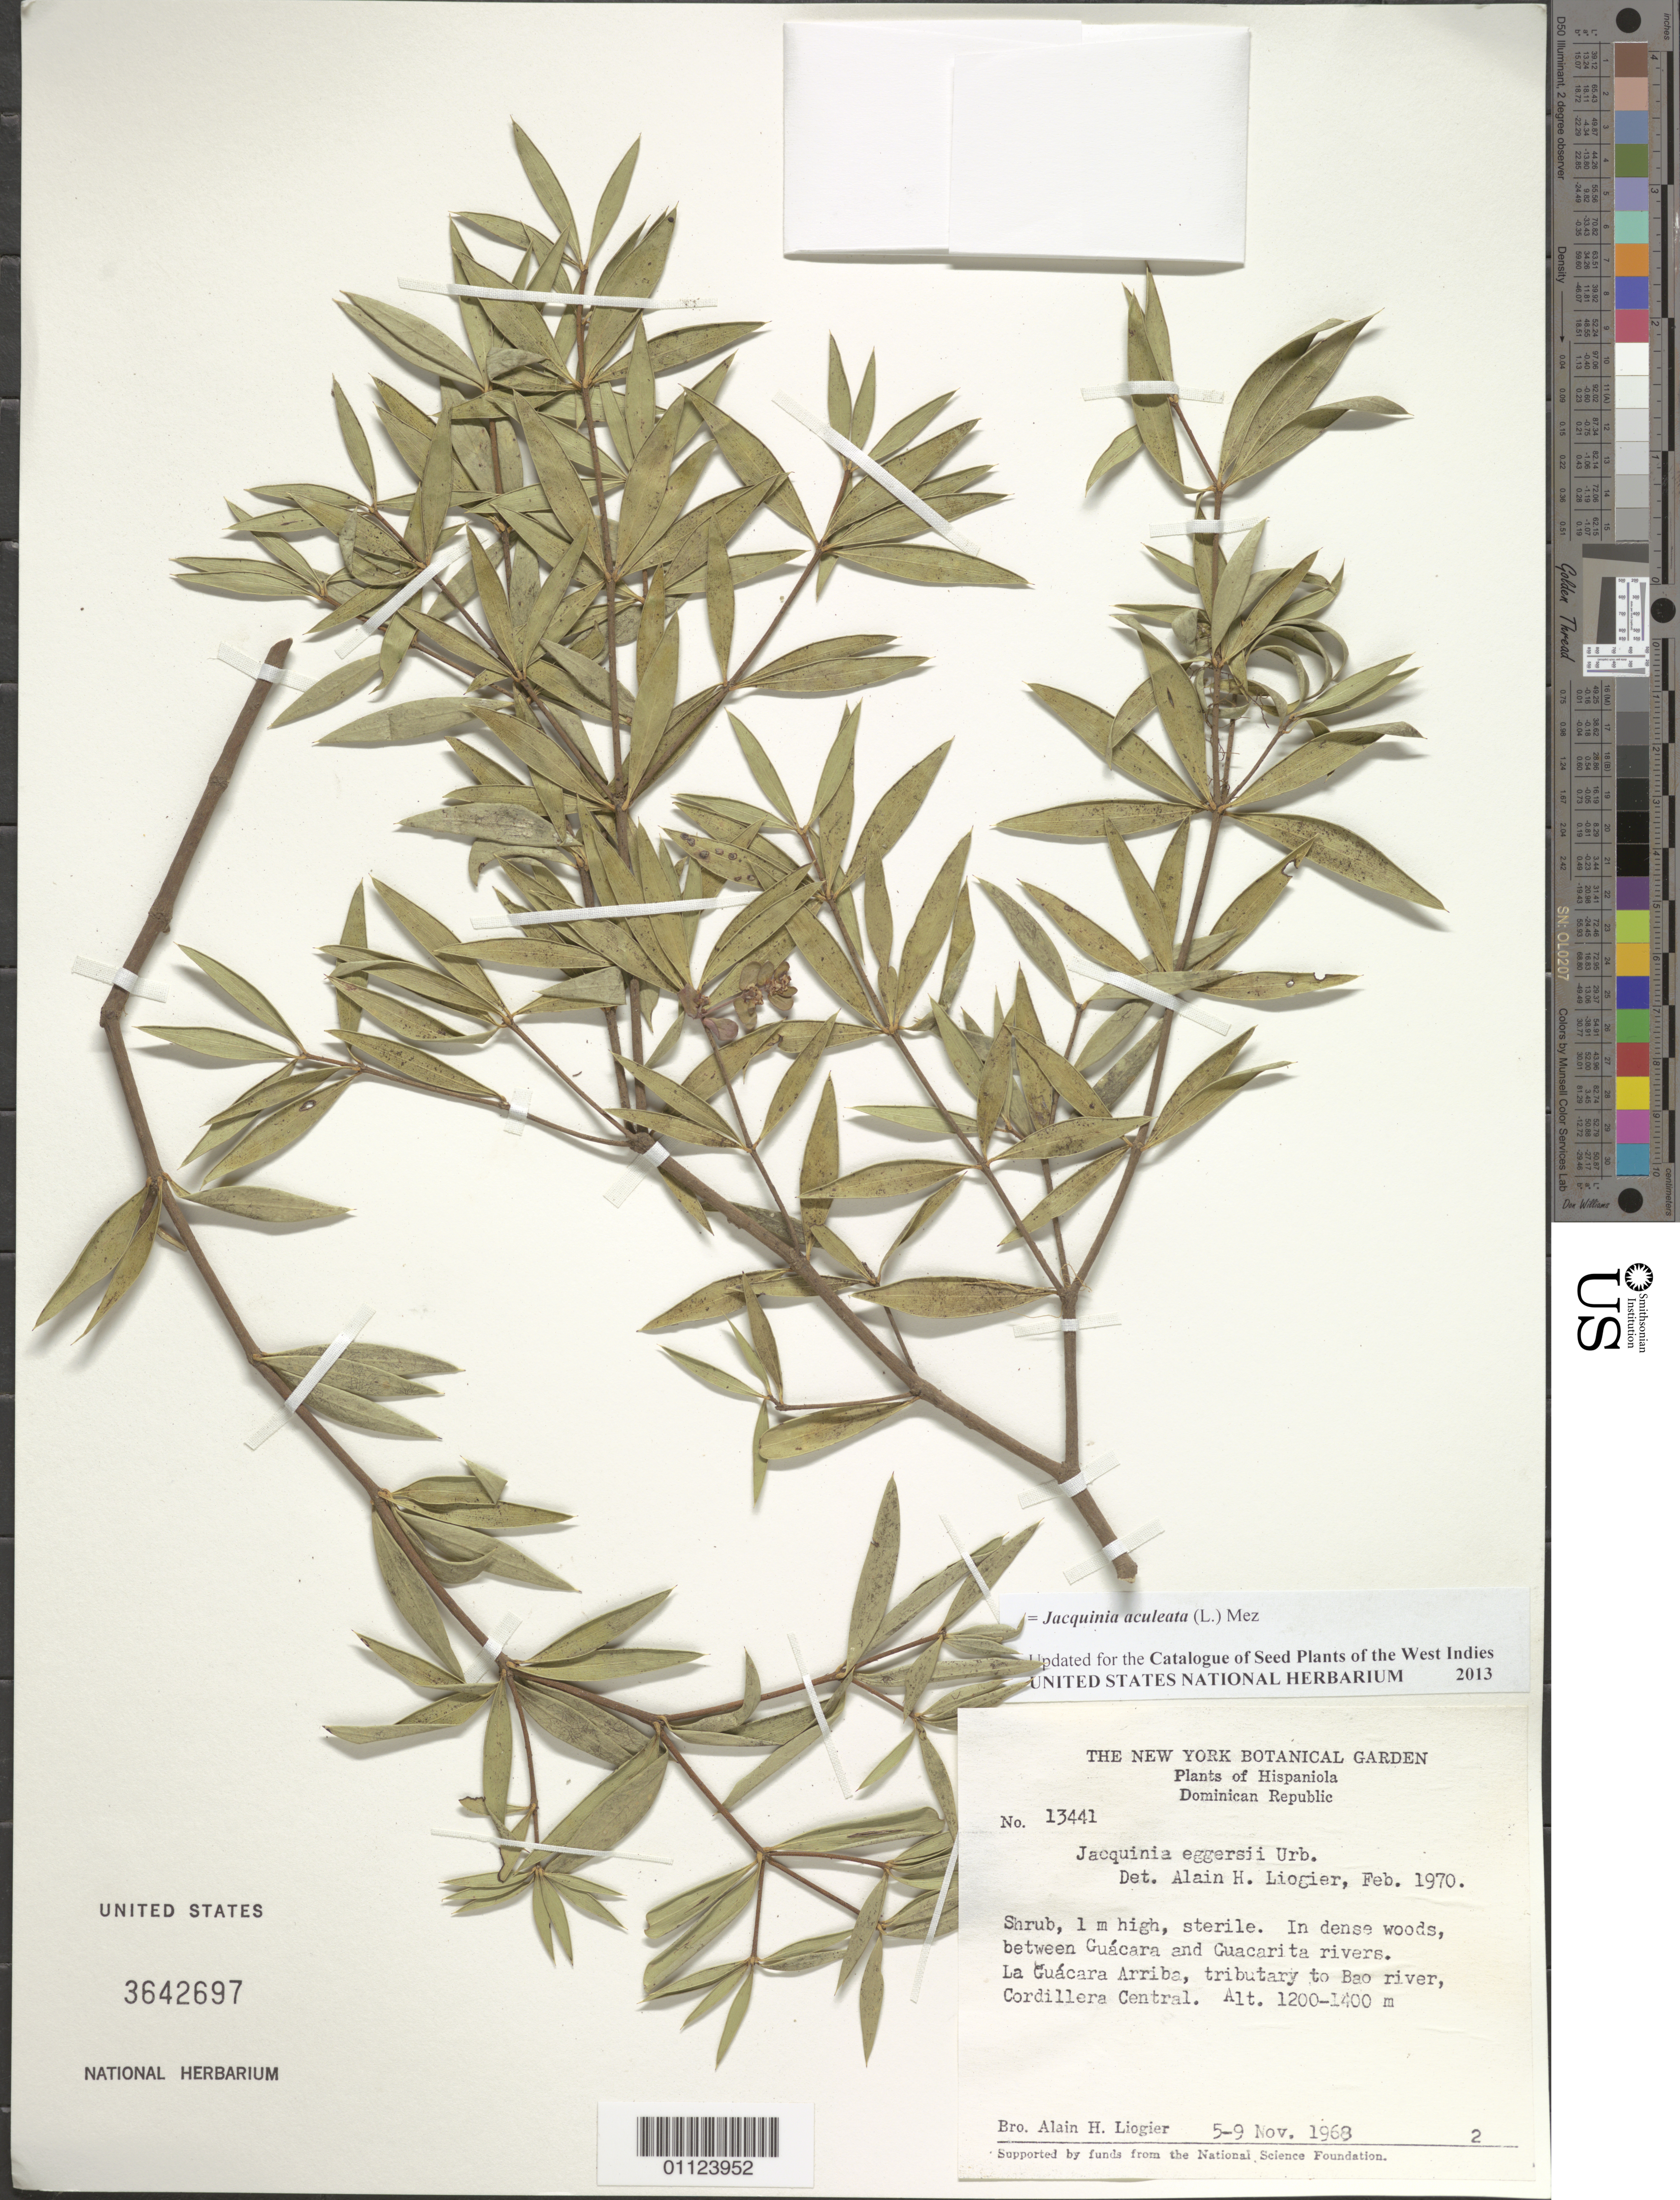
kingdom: Plantae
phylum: Tracheophyta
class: Magnoliopsida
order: Ericales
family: Primulaceae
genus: Jacquinia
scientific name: Jacquinia aculeata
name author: (L.) Mez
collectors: A. H. Liogier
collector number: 13441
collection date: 1968-11-05/1968-11-09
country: Dominican Republic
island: Hispaniola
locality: Cordillera Central, between Guácara and Guacarita Rivers, La Guácara Arriba tributary to Bao River.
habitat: In dense woods.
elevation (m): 1200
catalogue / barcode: US 3642697